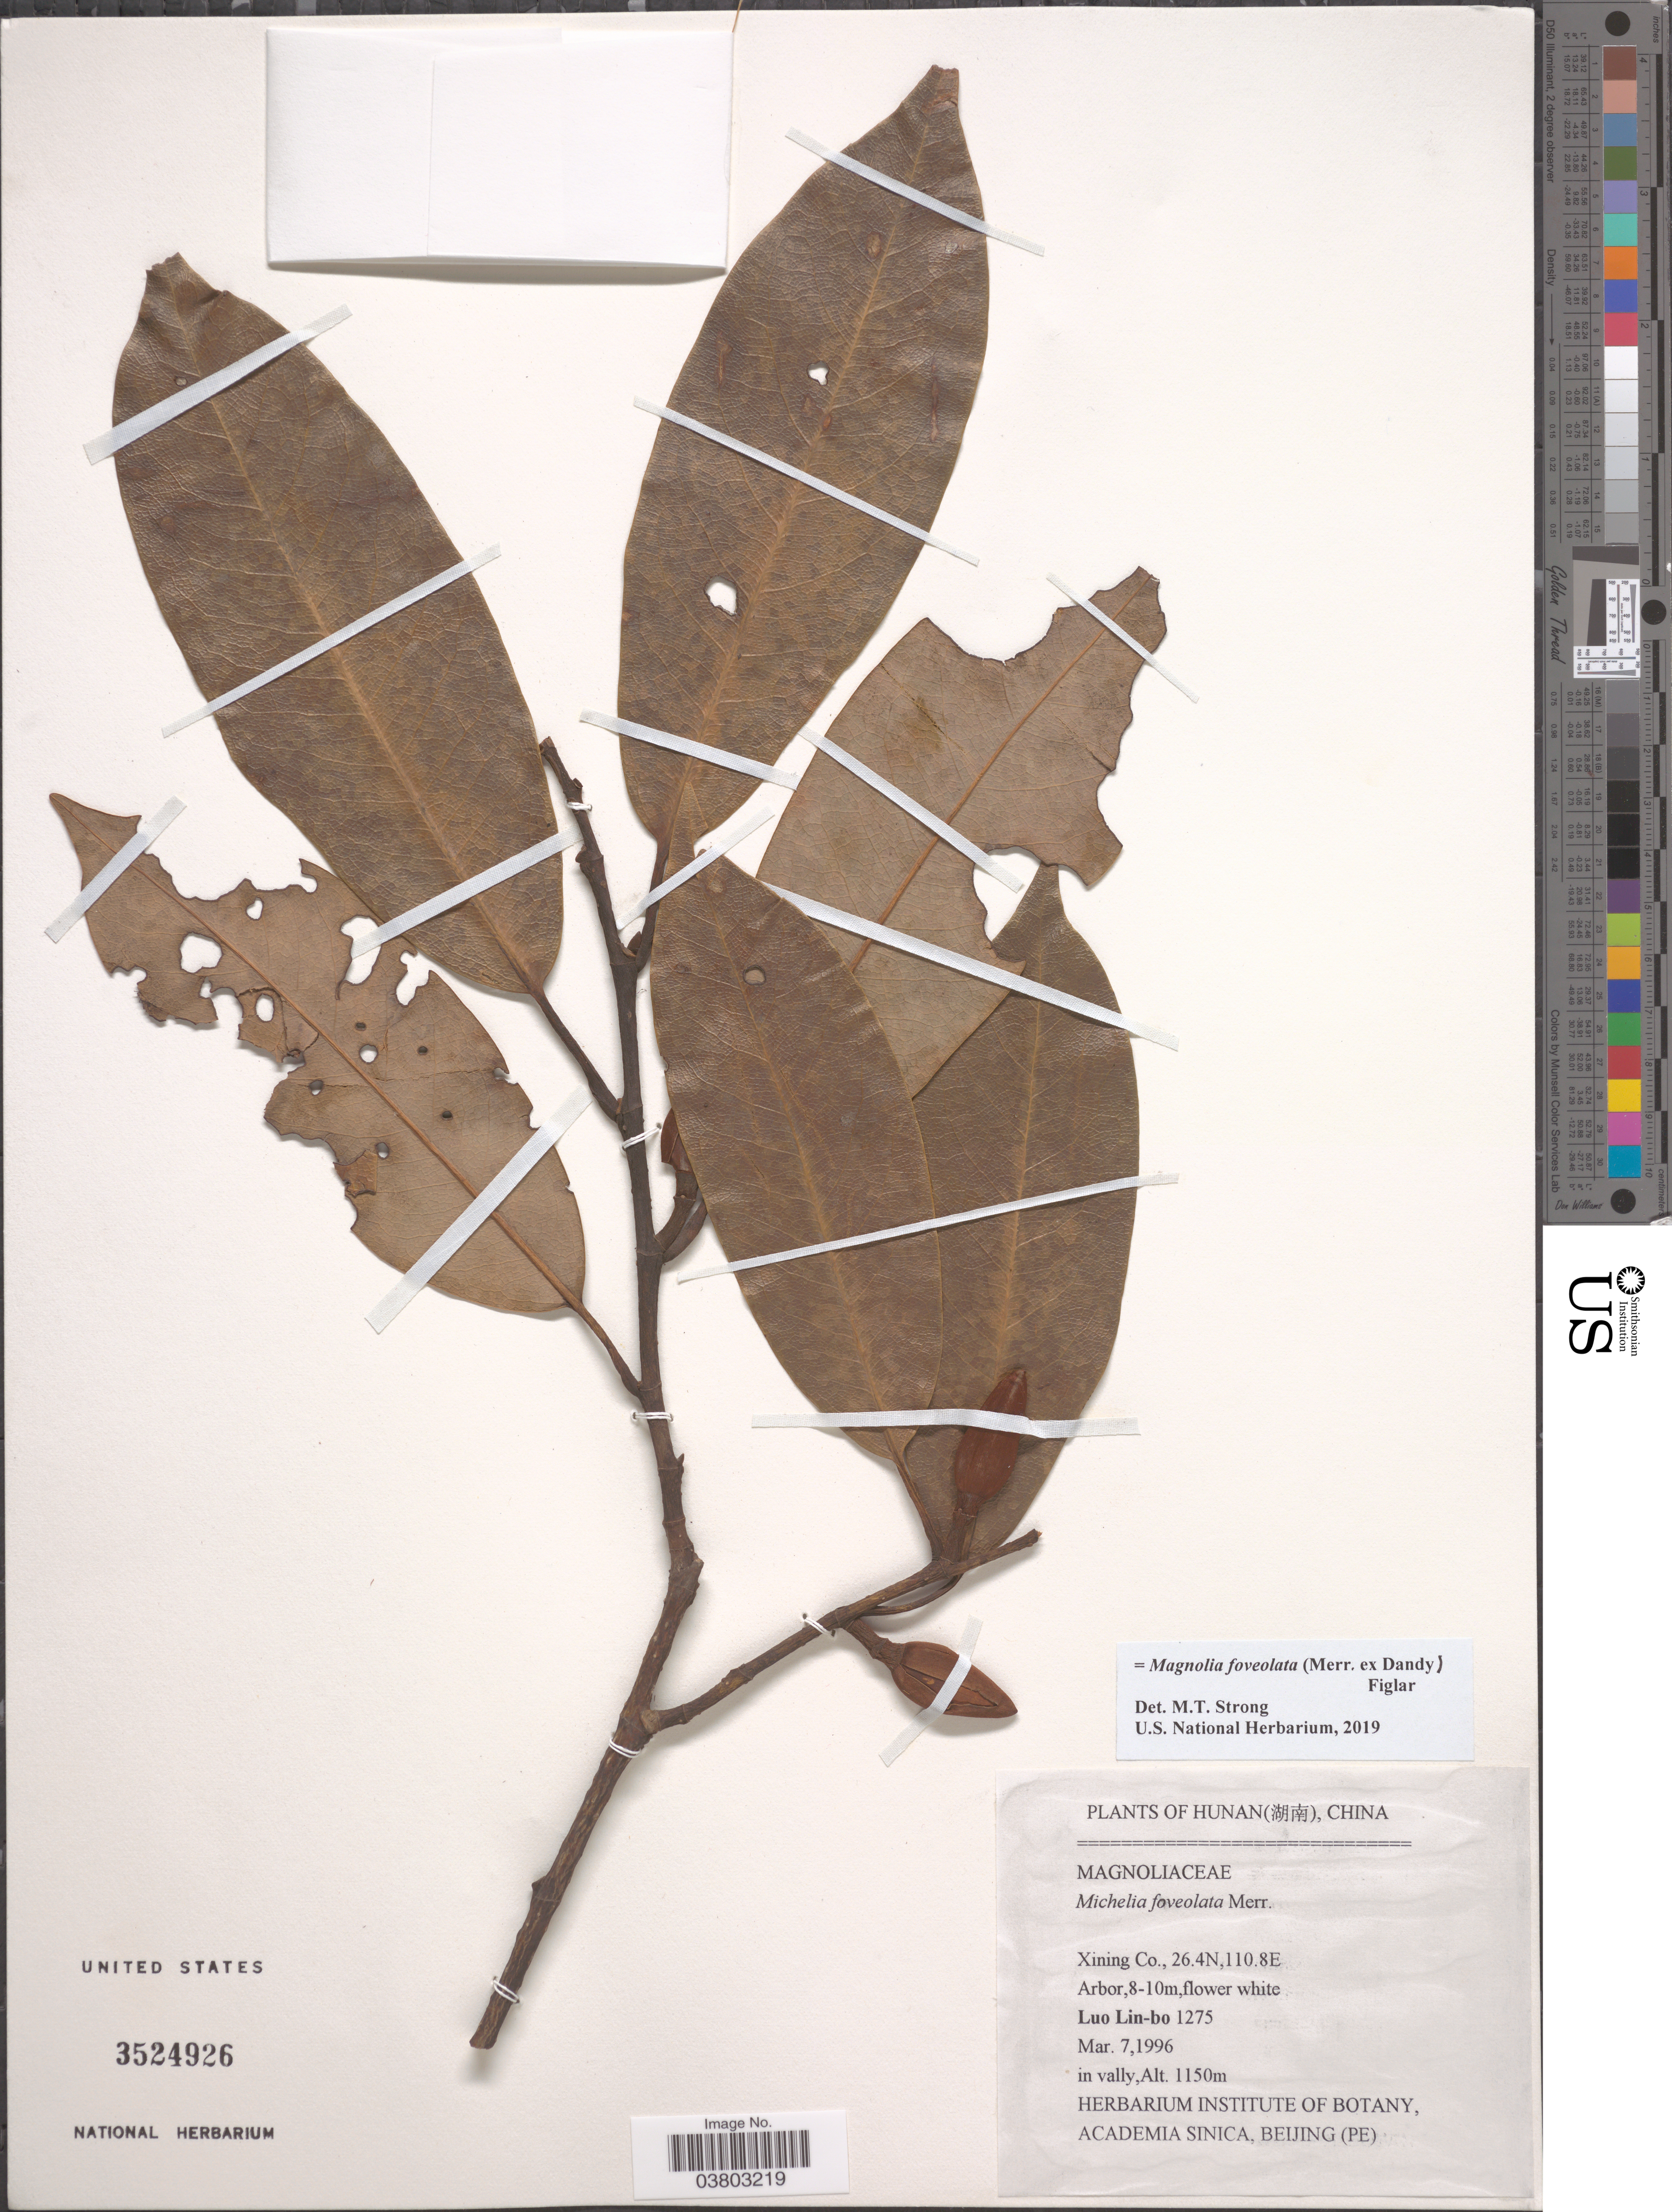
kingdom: Plantae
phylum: Tracheophyta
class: Magnoliopsida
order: Magnoliales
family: Magnoliaceae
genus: Magnolia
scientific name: Magnolia foveolata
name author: (Merr. ex Dandy) Figlar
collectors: L. Lin-bo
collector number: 1275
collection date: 1996-03-07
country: China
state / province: Hunan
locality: Xining Co.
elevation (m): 1150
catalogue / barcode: US 3524926